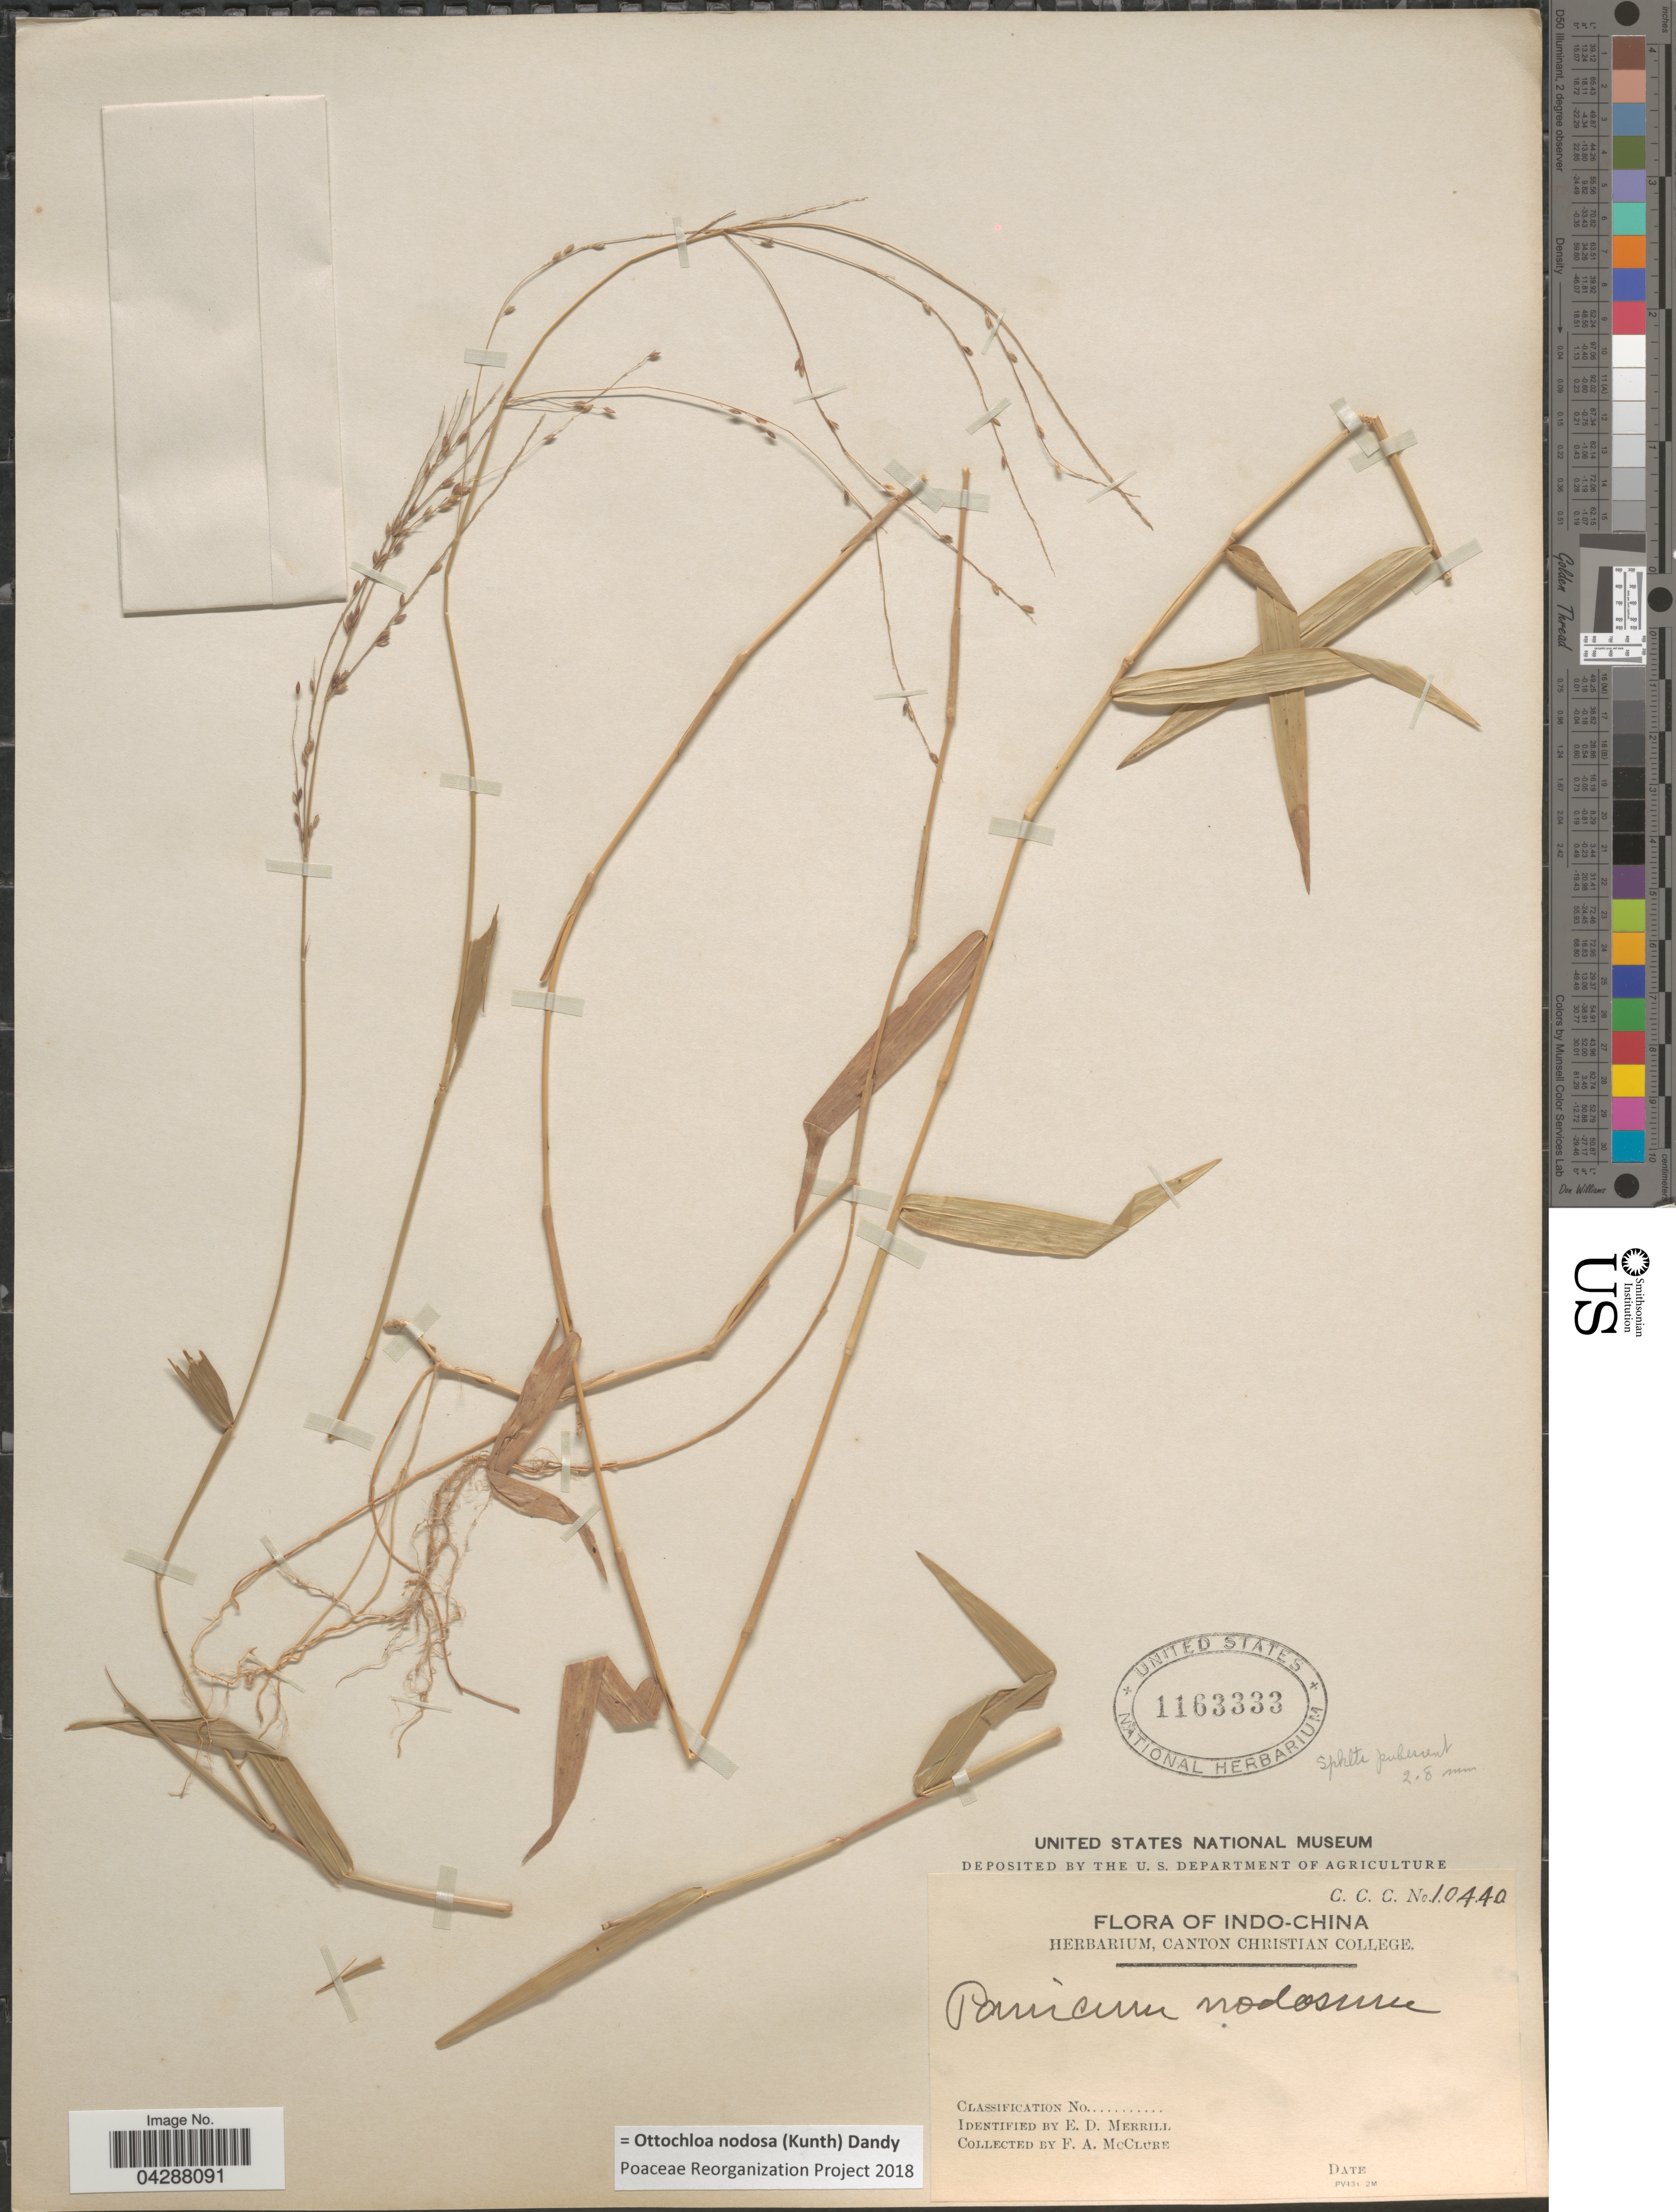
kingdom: Plantae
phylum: Tracheophyta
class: Liliopsida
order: Poales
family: Poaceae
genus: Ottochloa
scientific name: Ottochloa nodosa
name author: (Kunth) Dandy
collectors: F. A. McClure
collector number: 10440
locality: Indo-China.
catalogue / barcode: US 1163333